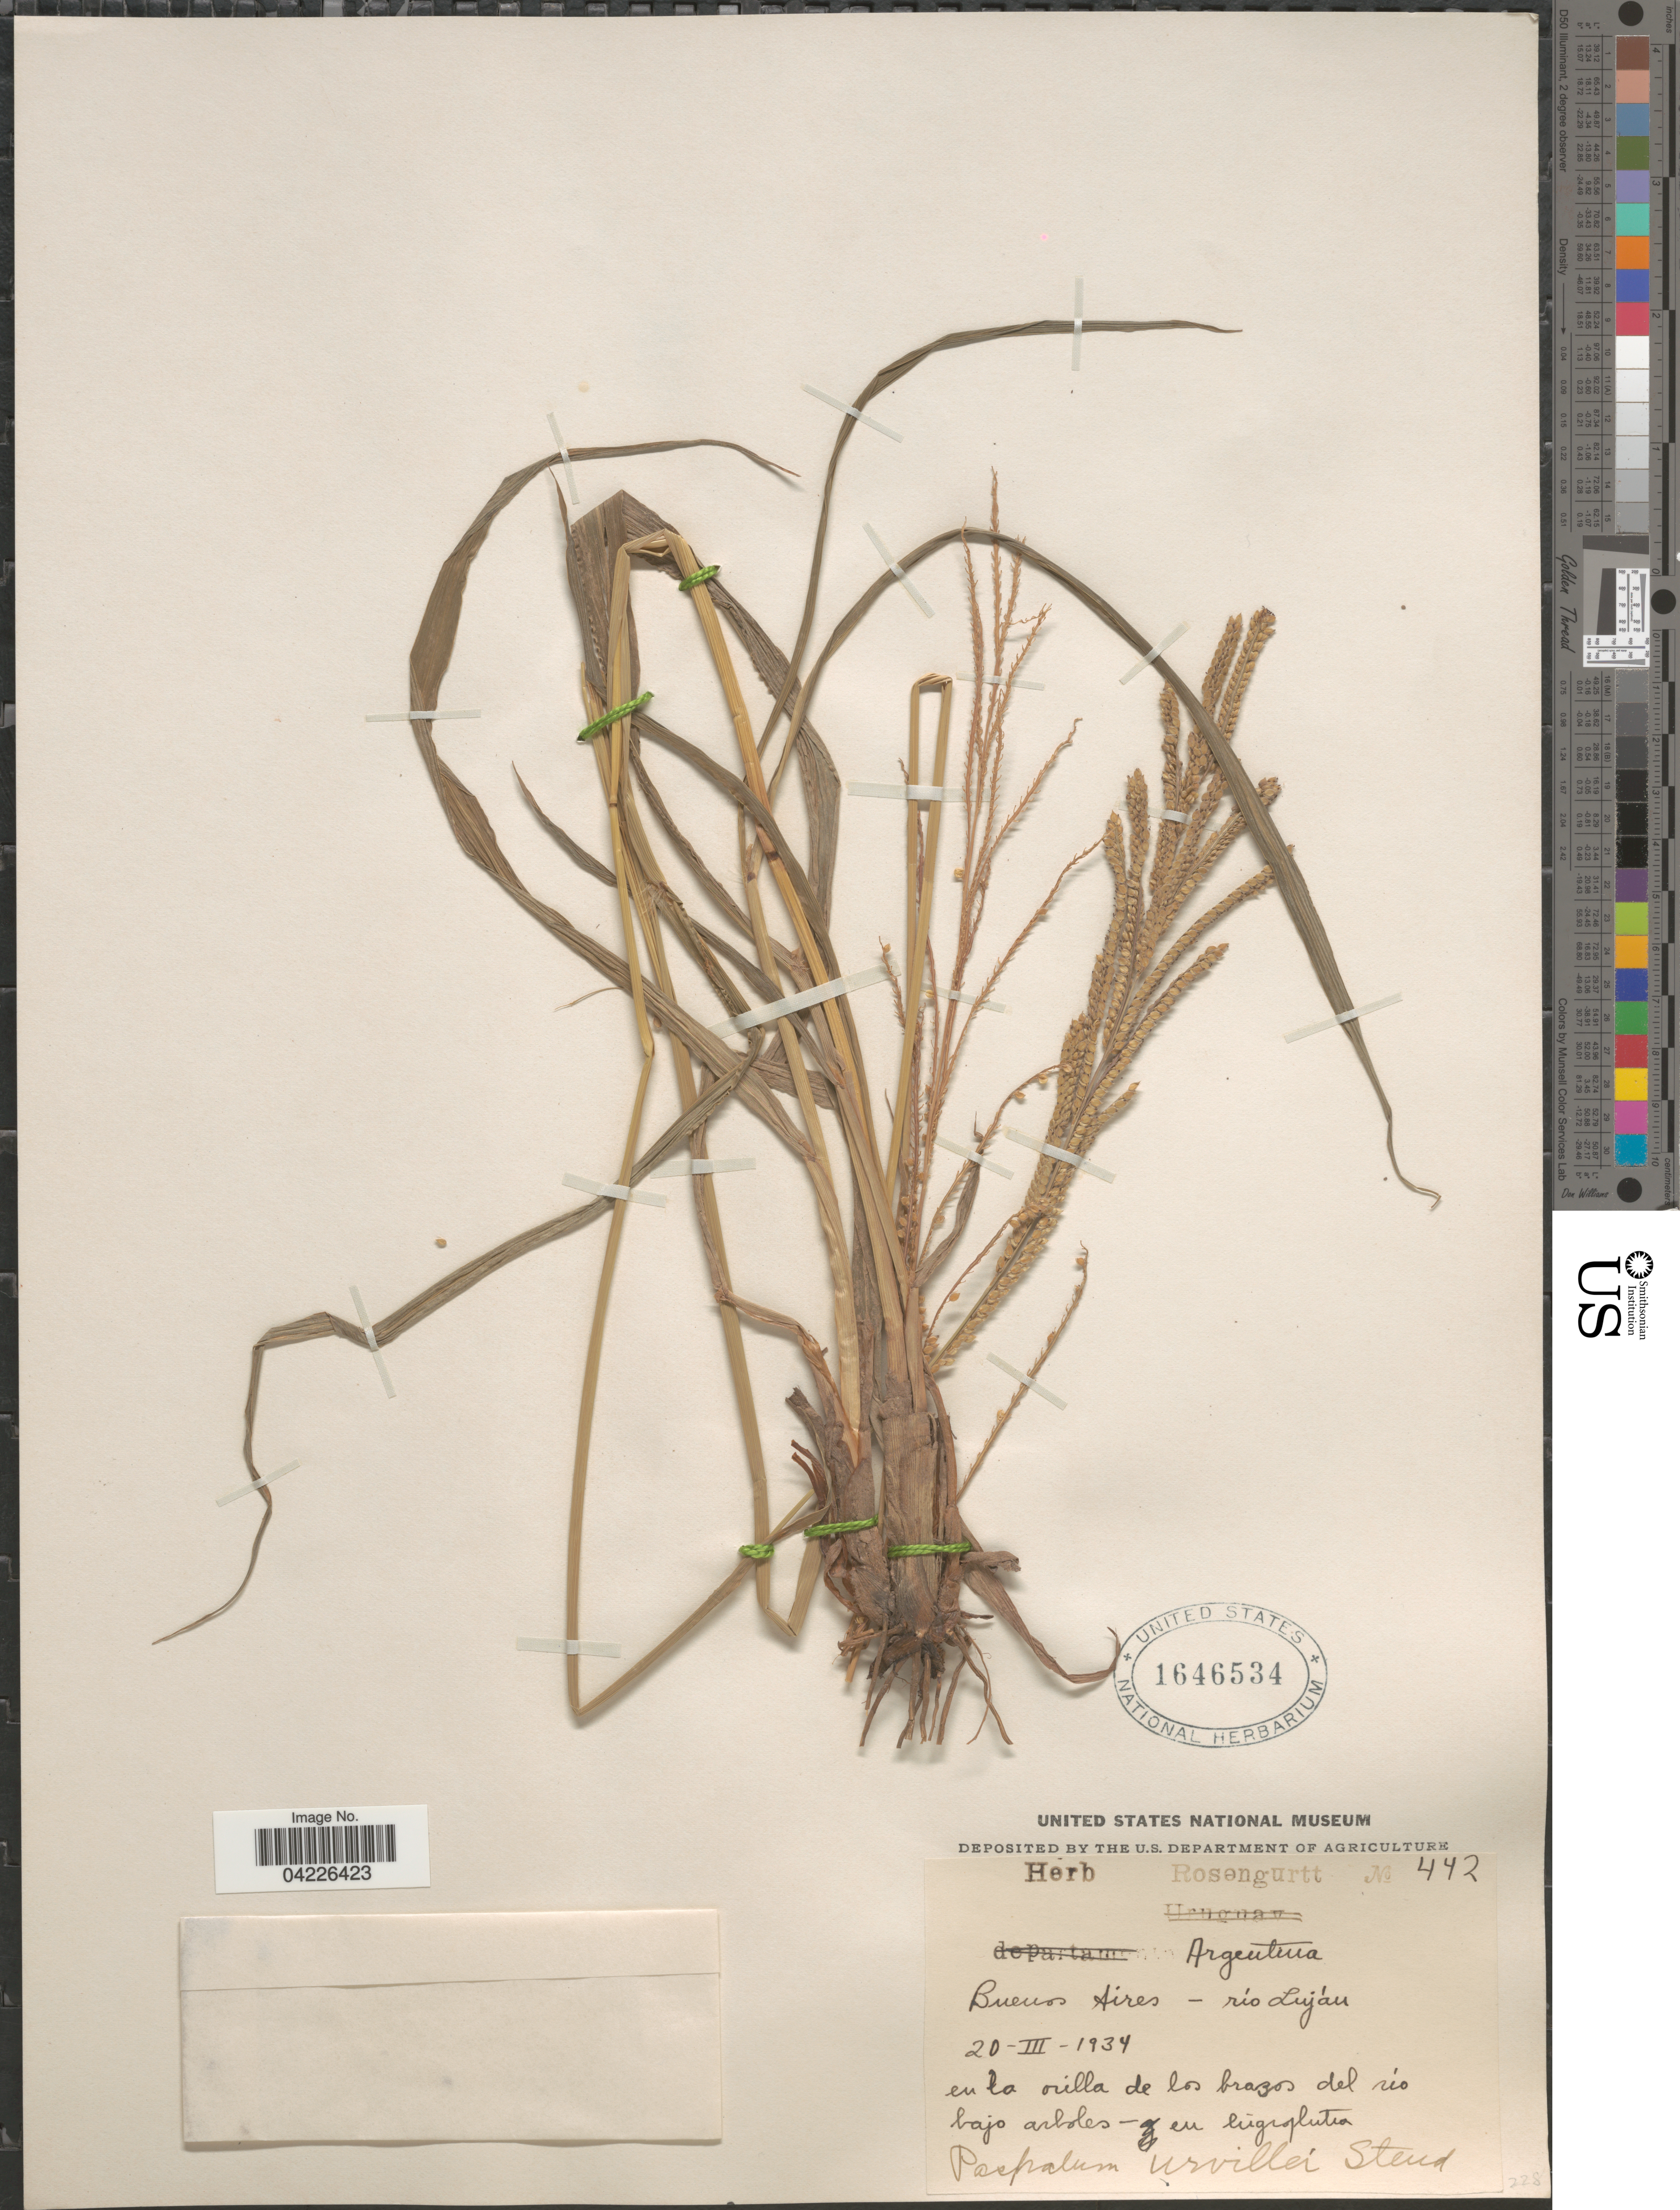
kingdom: Plantae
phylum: Tracheophyta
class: Liliopsida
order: Poales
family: Poaceae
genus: Paspalum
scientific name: Paspalum urvillei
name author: Steud.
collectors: ex herb. Rosengurtt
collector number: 442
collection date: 1934-03-20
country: Argentina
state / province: Buenos Aires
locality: Río Luján.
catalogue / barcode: US 1646534